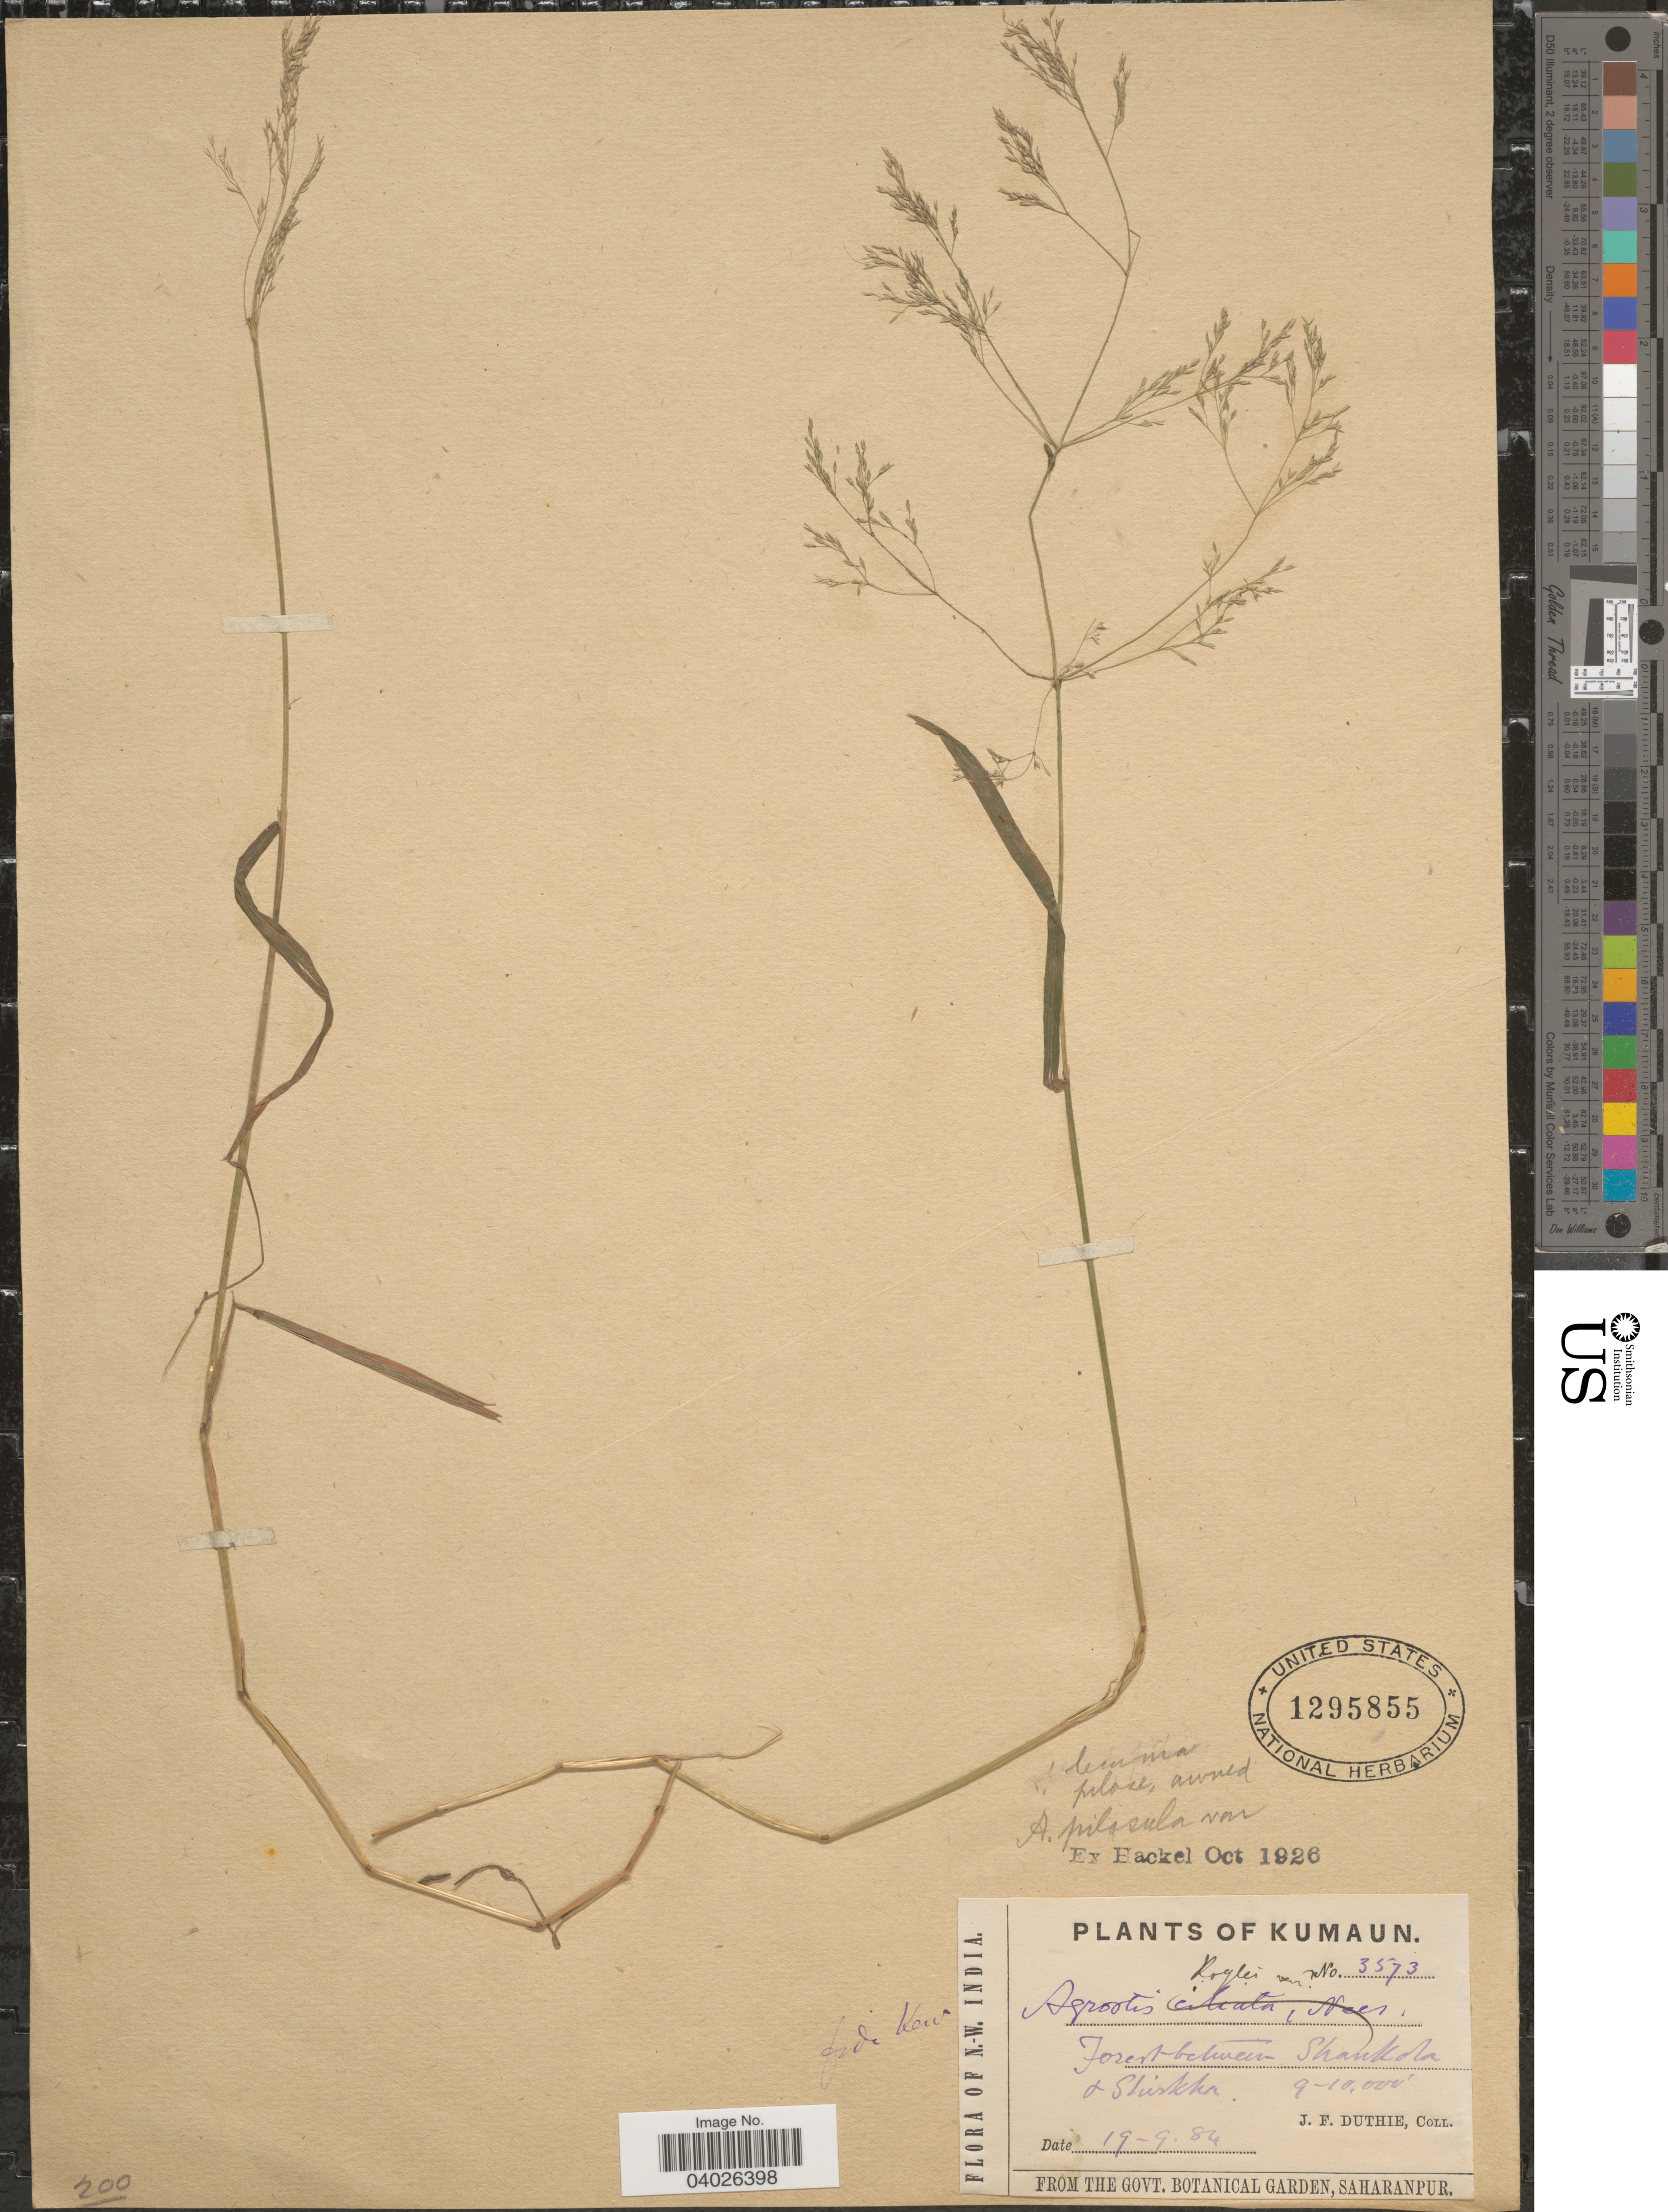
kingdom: Plantae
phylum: Tracheophyta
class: Liliopsida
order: Poales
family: Poaceae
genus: Agrostis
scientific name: Agrostis pilosula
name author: Trin.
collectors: J. F. Duthie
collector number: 3573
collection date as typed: Transcribed d/m/y: 19/9/84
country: India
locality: N.-W. India. Kumaun. Forest between Shankola & Shirkka.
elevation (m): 2743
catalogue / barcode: US 1295855